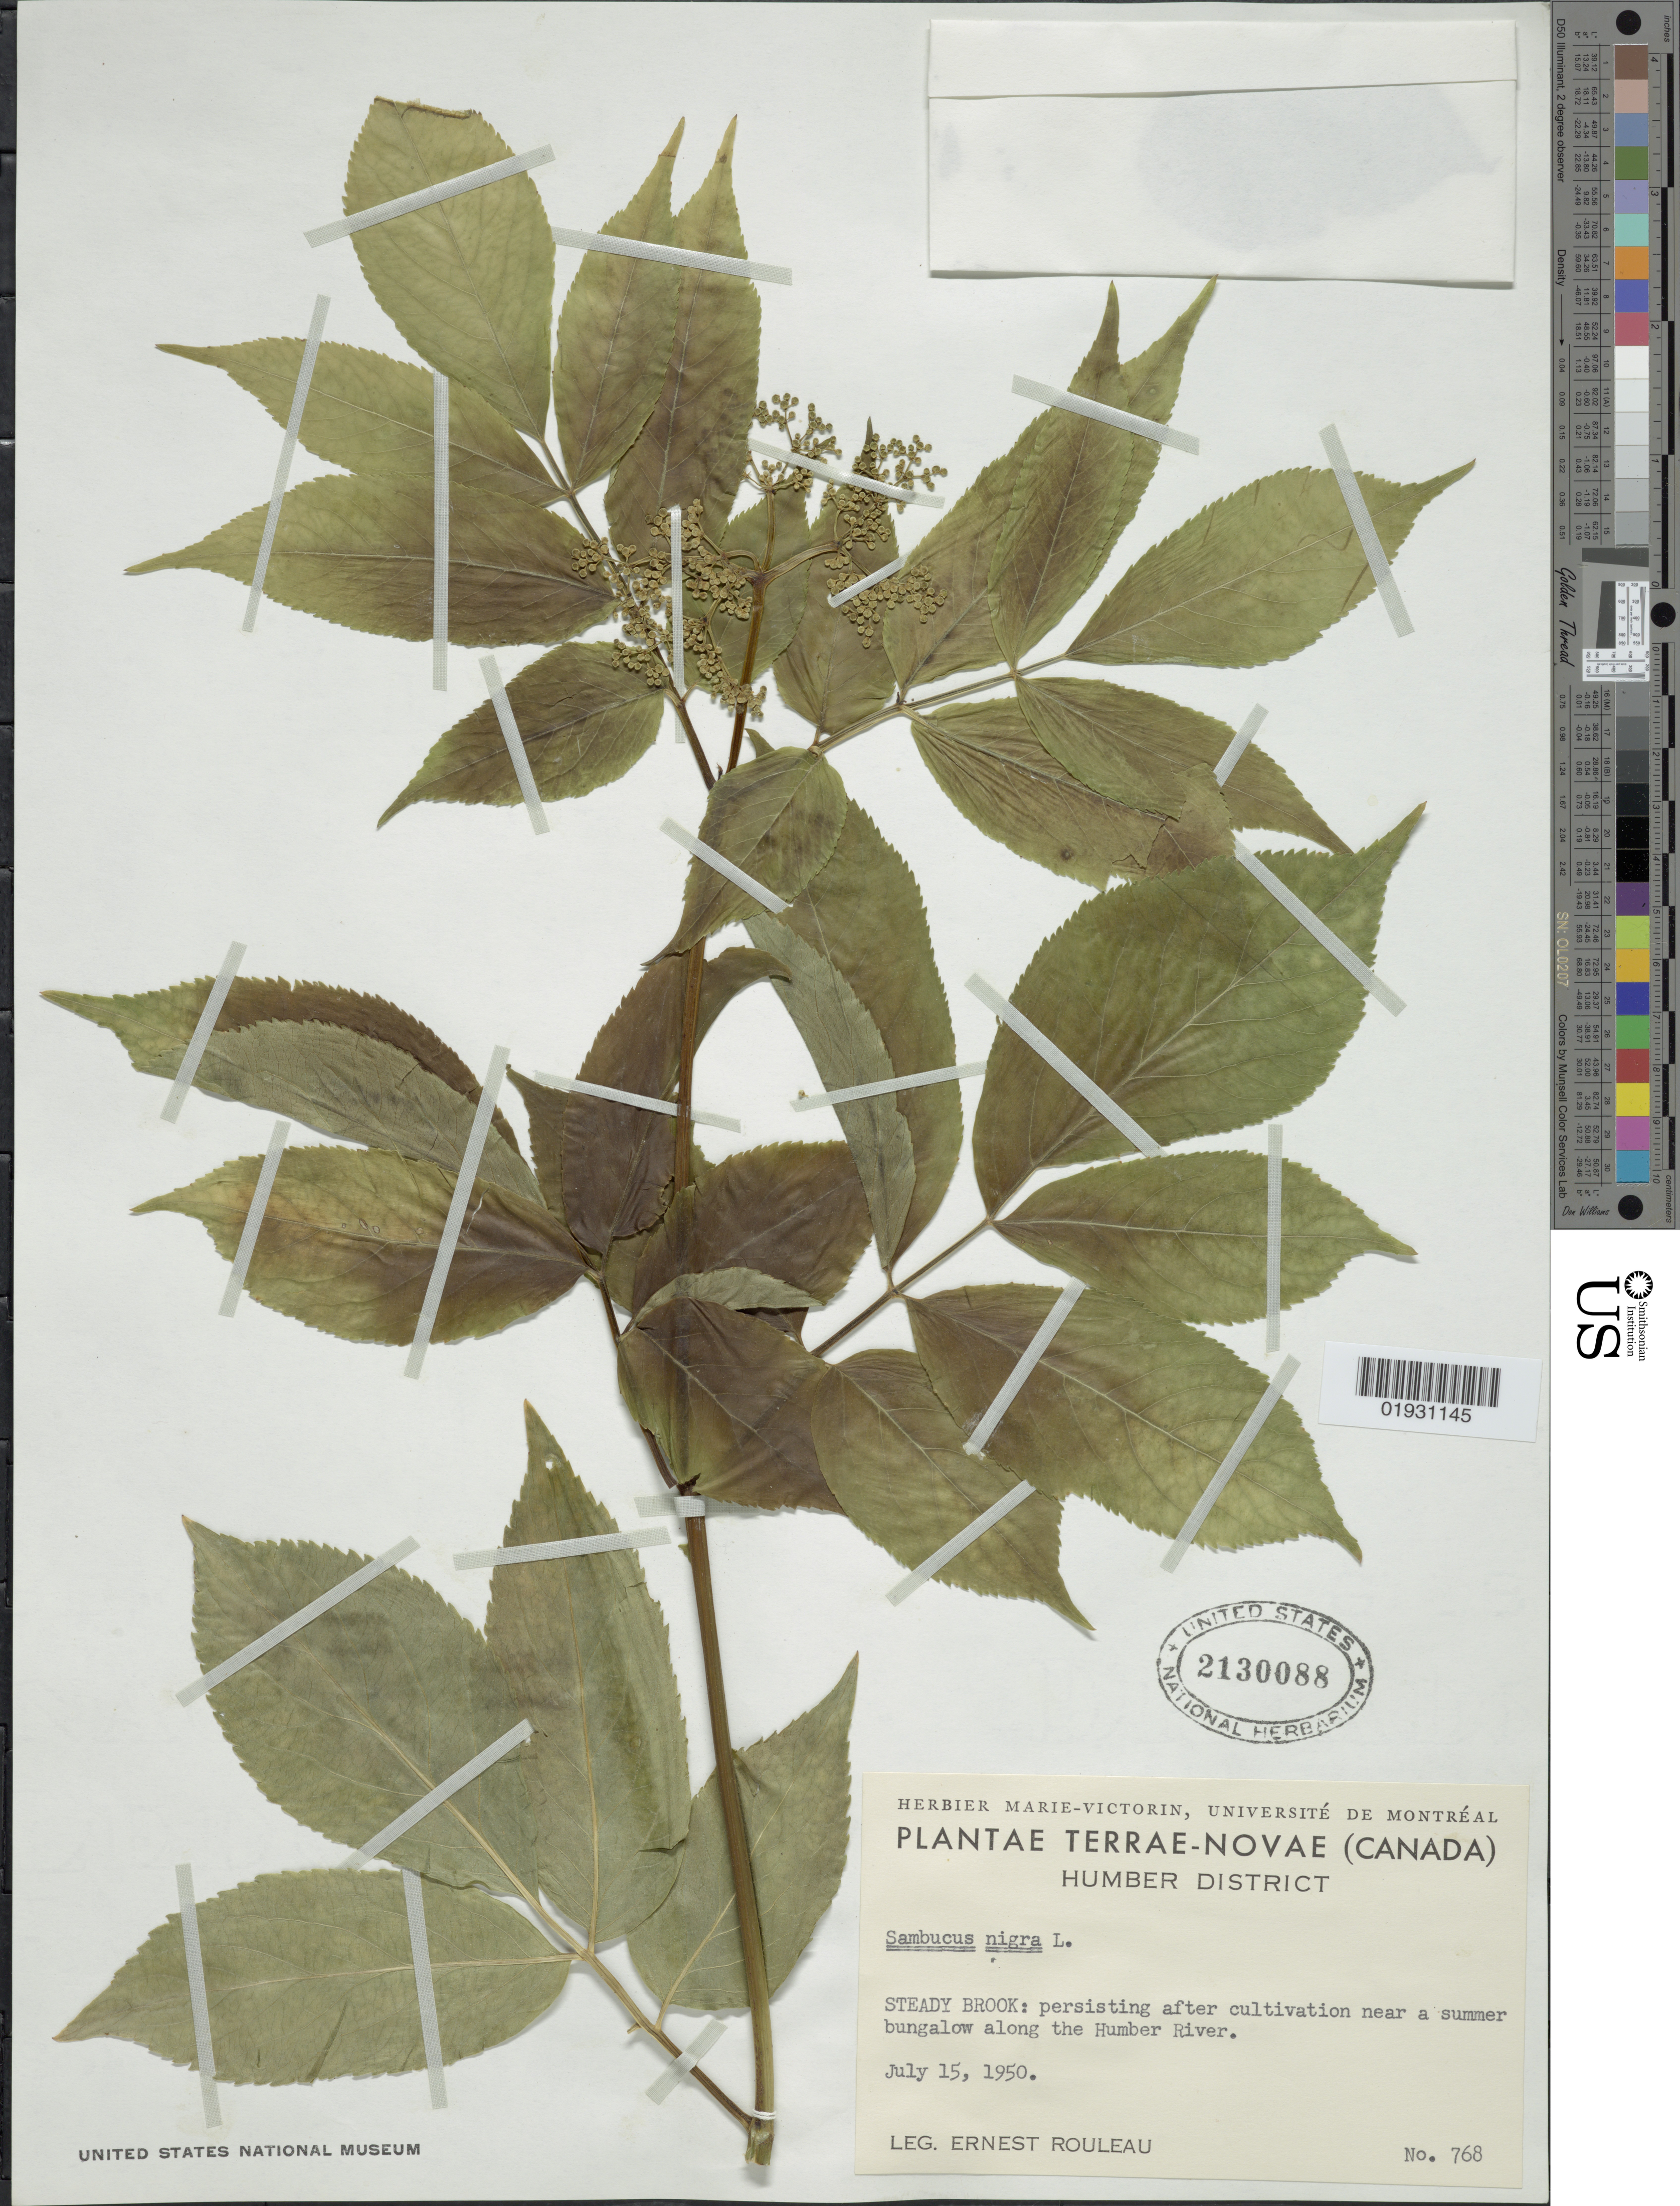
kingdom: Plantae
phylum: Tracheophyta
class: Magnoliopsida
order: Dipsacales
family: Viburnaceae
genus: Sambucus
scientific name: Sambucus nigra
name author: L.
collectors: E. Rouleau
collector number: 768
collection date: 1950-07-15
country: Canada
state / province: Newfoundland and Labrador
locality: Terrae-Novae. Humber District. Steady Brook: persisting after cultivation near a summer bungalow along the Humber River.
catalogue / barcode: US 2130088